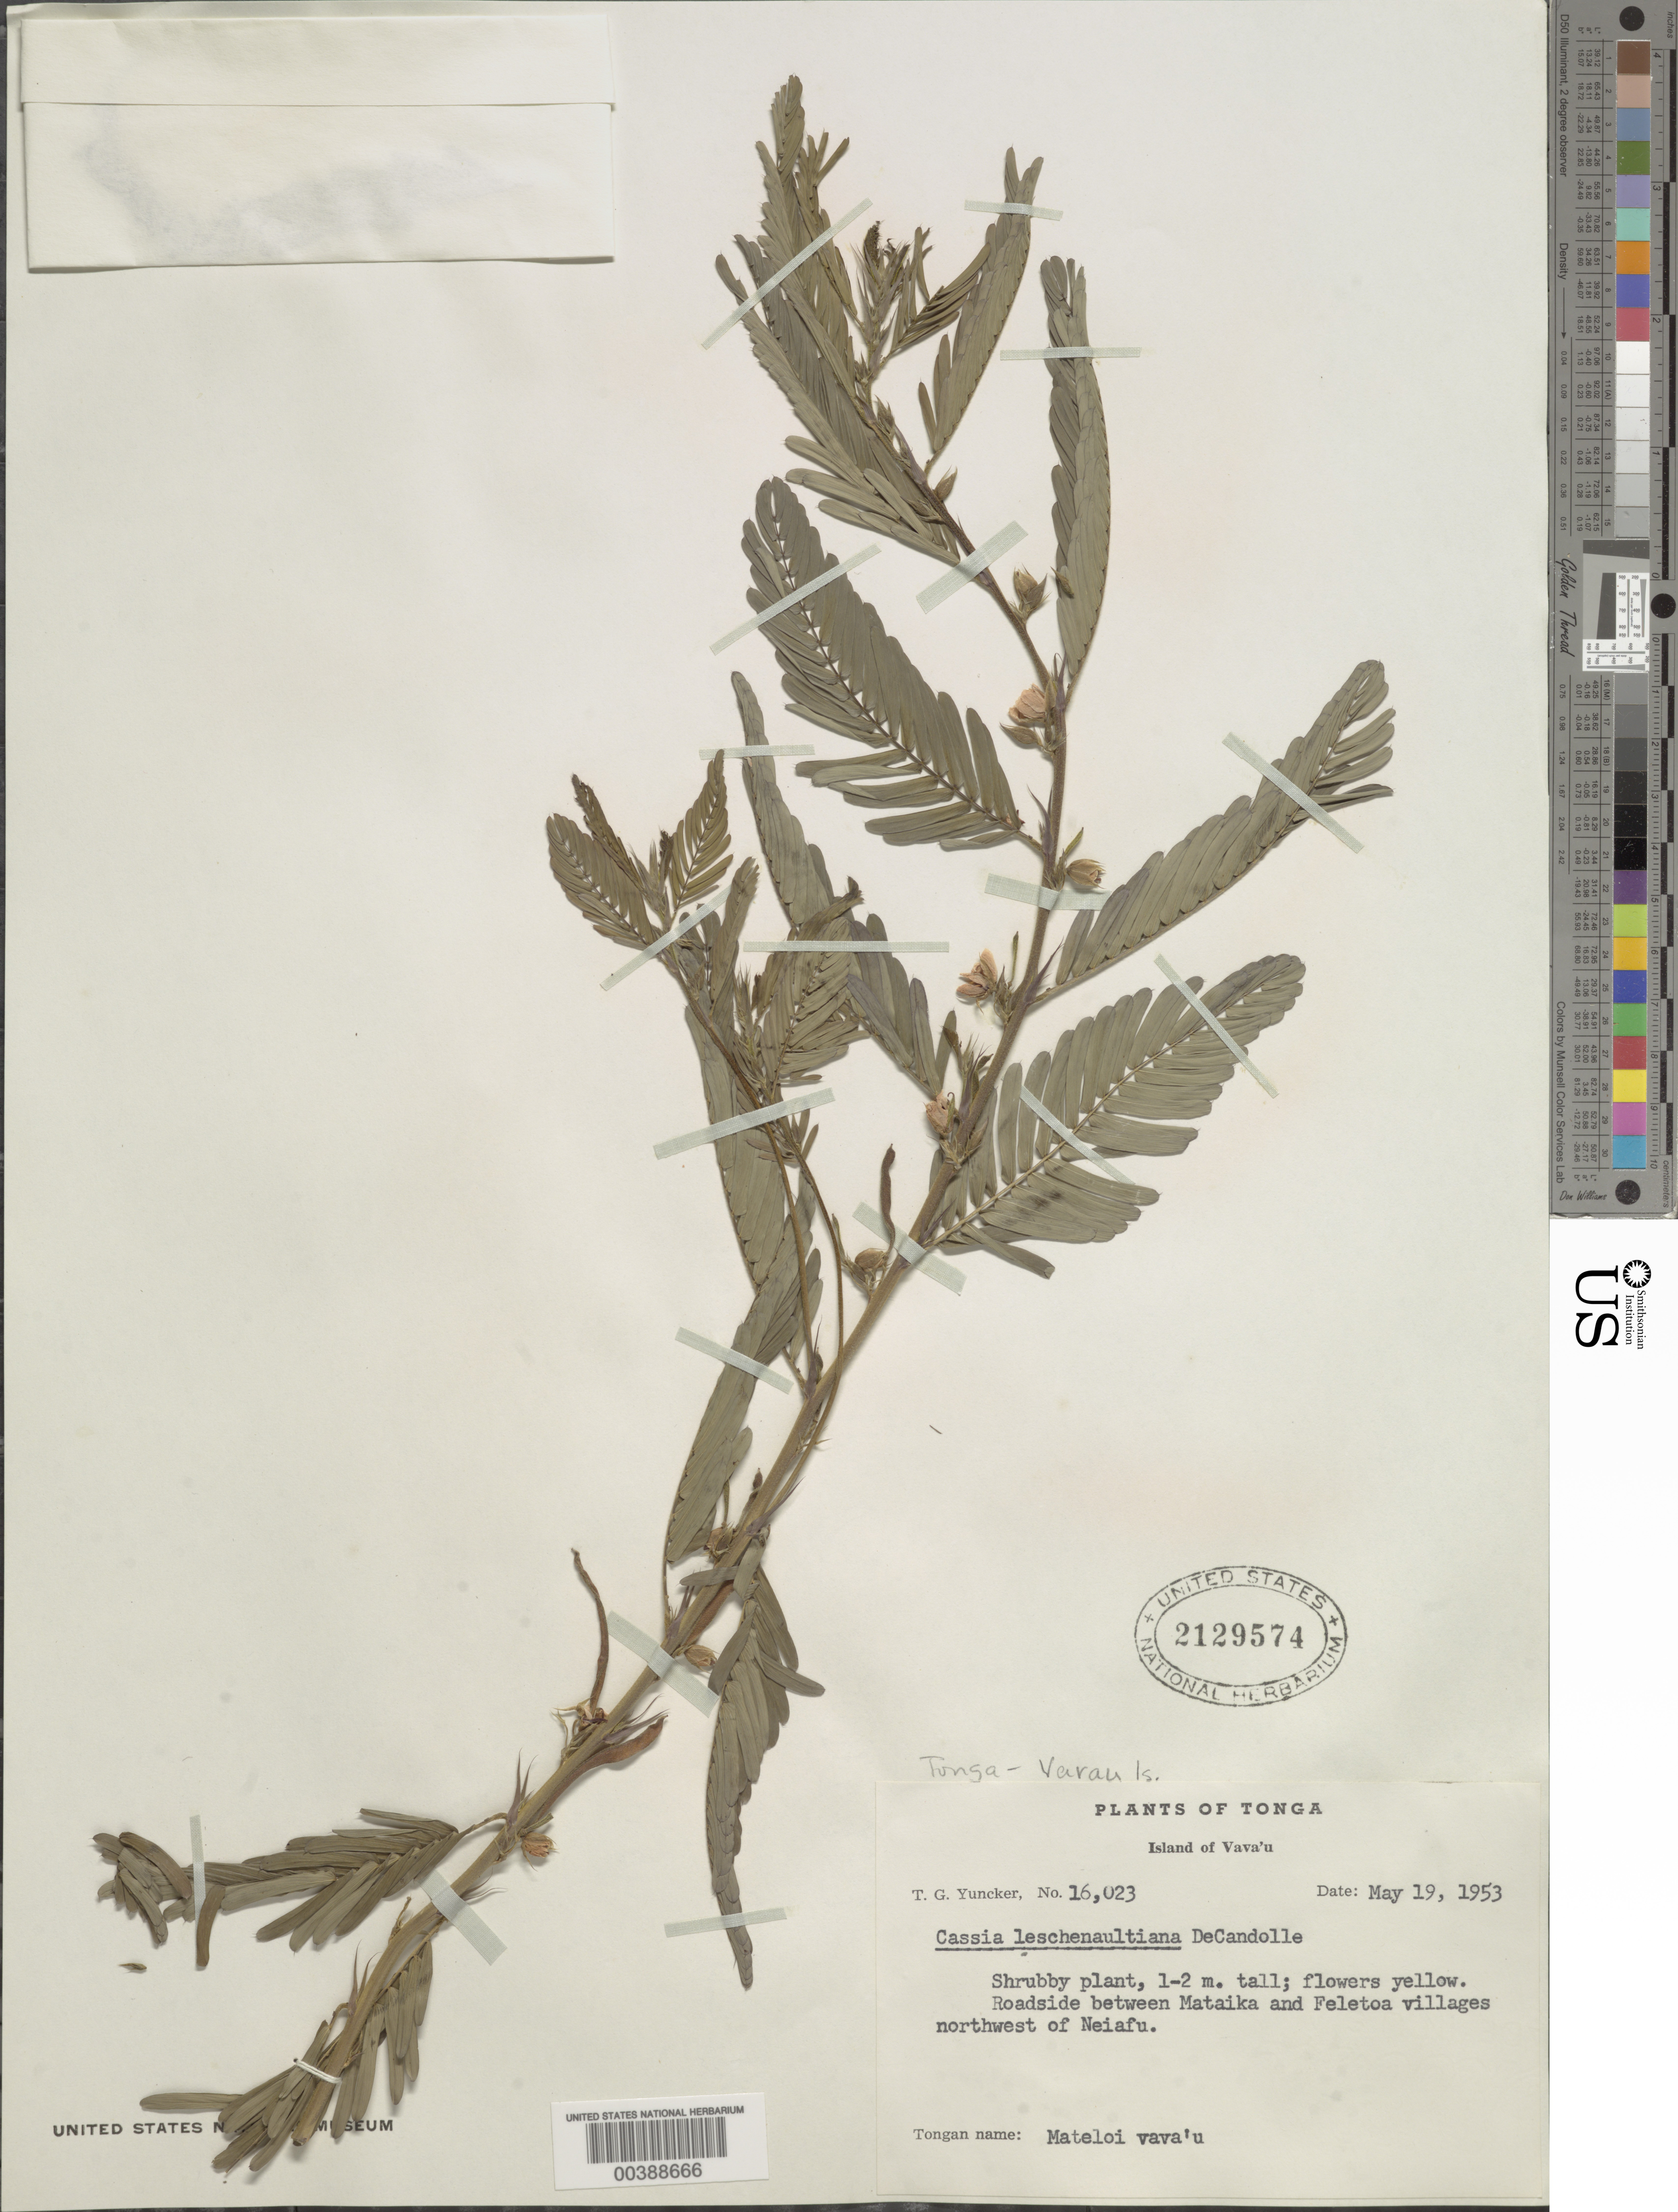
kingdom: Plantae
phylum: Tracheophyta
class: Magnoliopsida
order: Fabales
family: Fabaceae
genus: Chamaecrista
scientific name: Chamaecrista nictitans var. glabrata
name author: (Vogel) H.S. Irwin & Barneby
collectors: T. G. Yuncker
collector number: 16023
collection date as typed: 19 May 1953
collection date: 1953-05-19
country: Tonga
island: Vava'u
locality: Between Mataika and Feletoa villages, NW of Neiafu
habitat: Roadside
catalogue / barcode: US 2129574